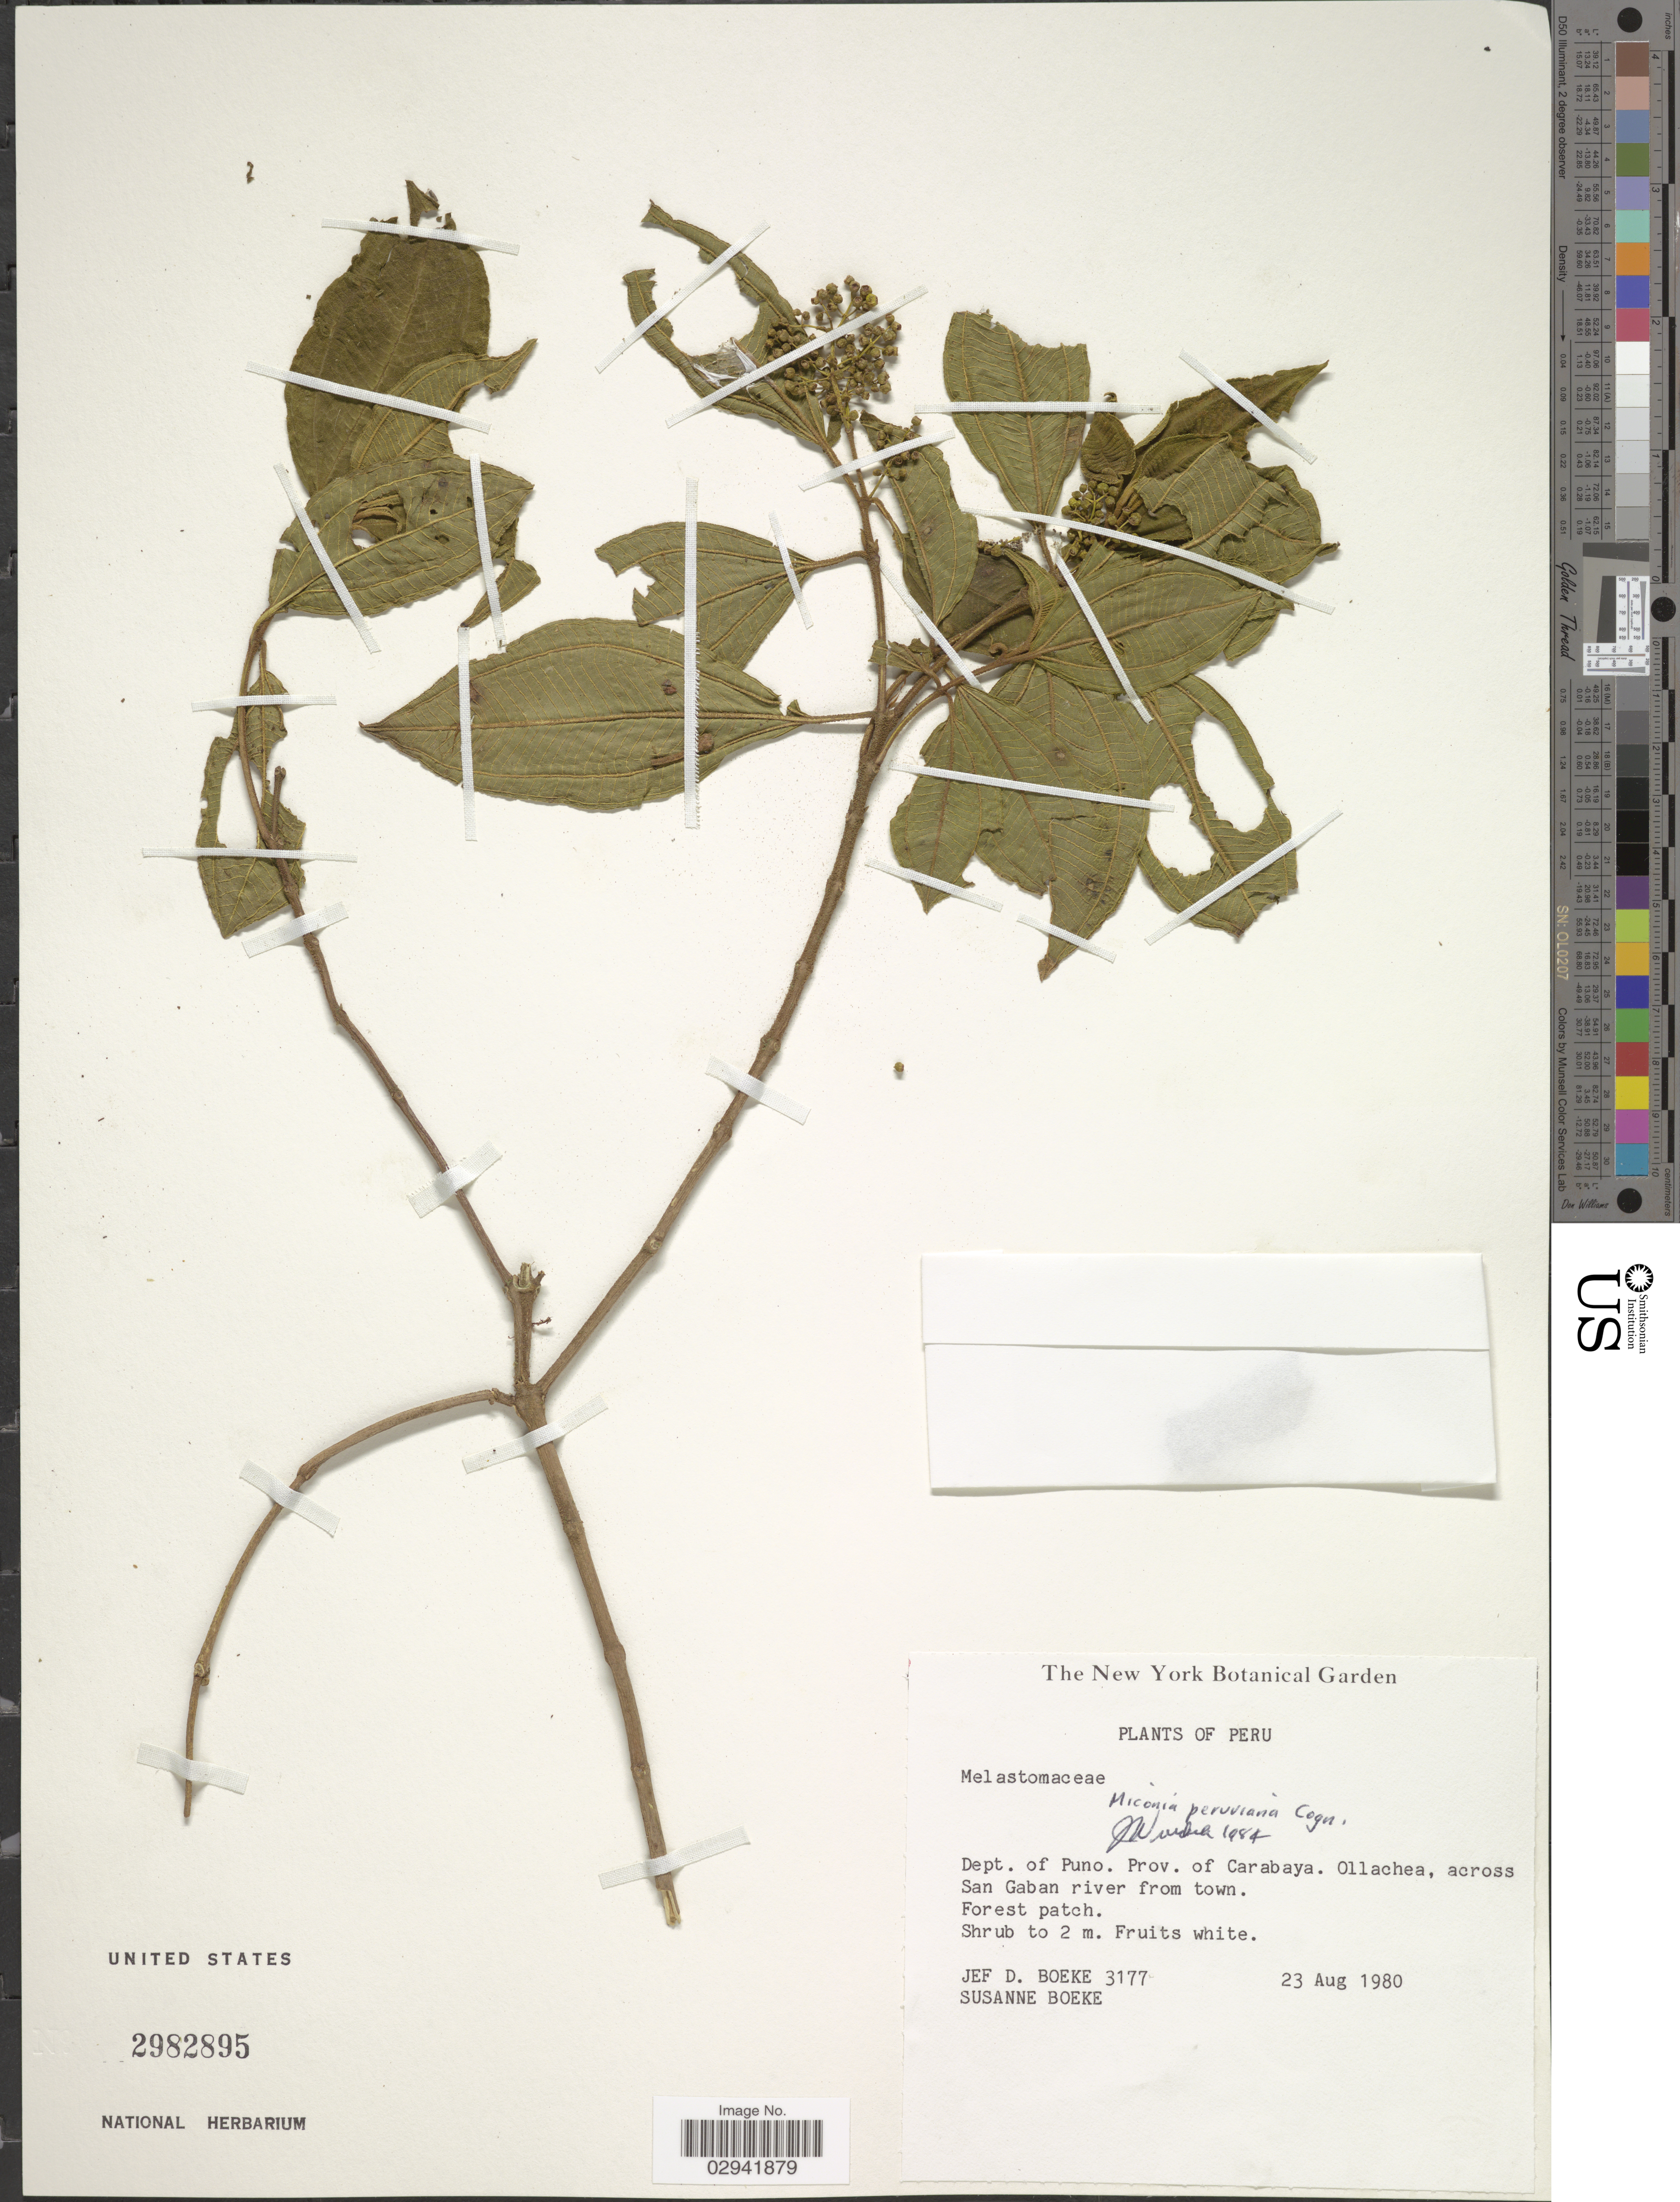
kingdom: Plantae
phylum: Tracheophyta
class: Magnoliopsida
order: Myrtales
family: Melastomataceae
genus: Miconia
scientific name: Miconia peruviana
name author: Cogn.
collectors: J. Boeke & S. Boeke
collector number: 3177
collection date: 1980-08-23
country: Peru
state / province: Puno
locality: Dept. of Puno. Prov. of Carabaya. Ollachea, across San Gaban river from town.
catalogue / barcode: US 2982895